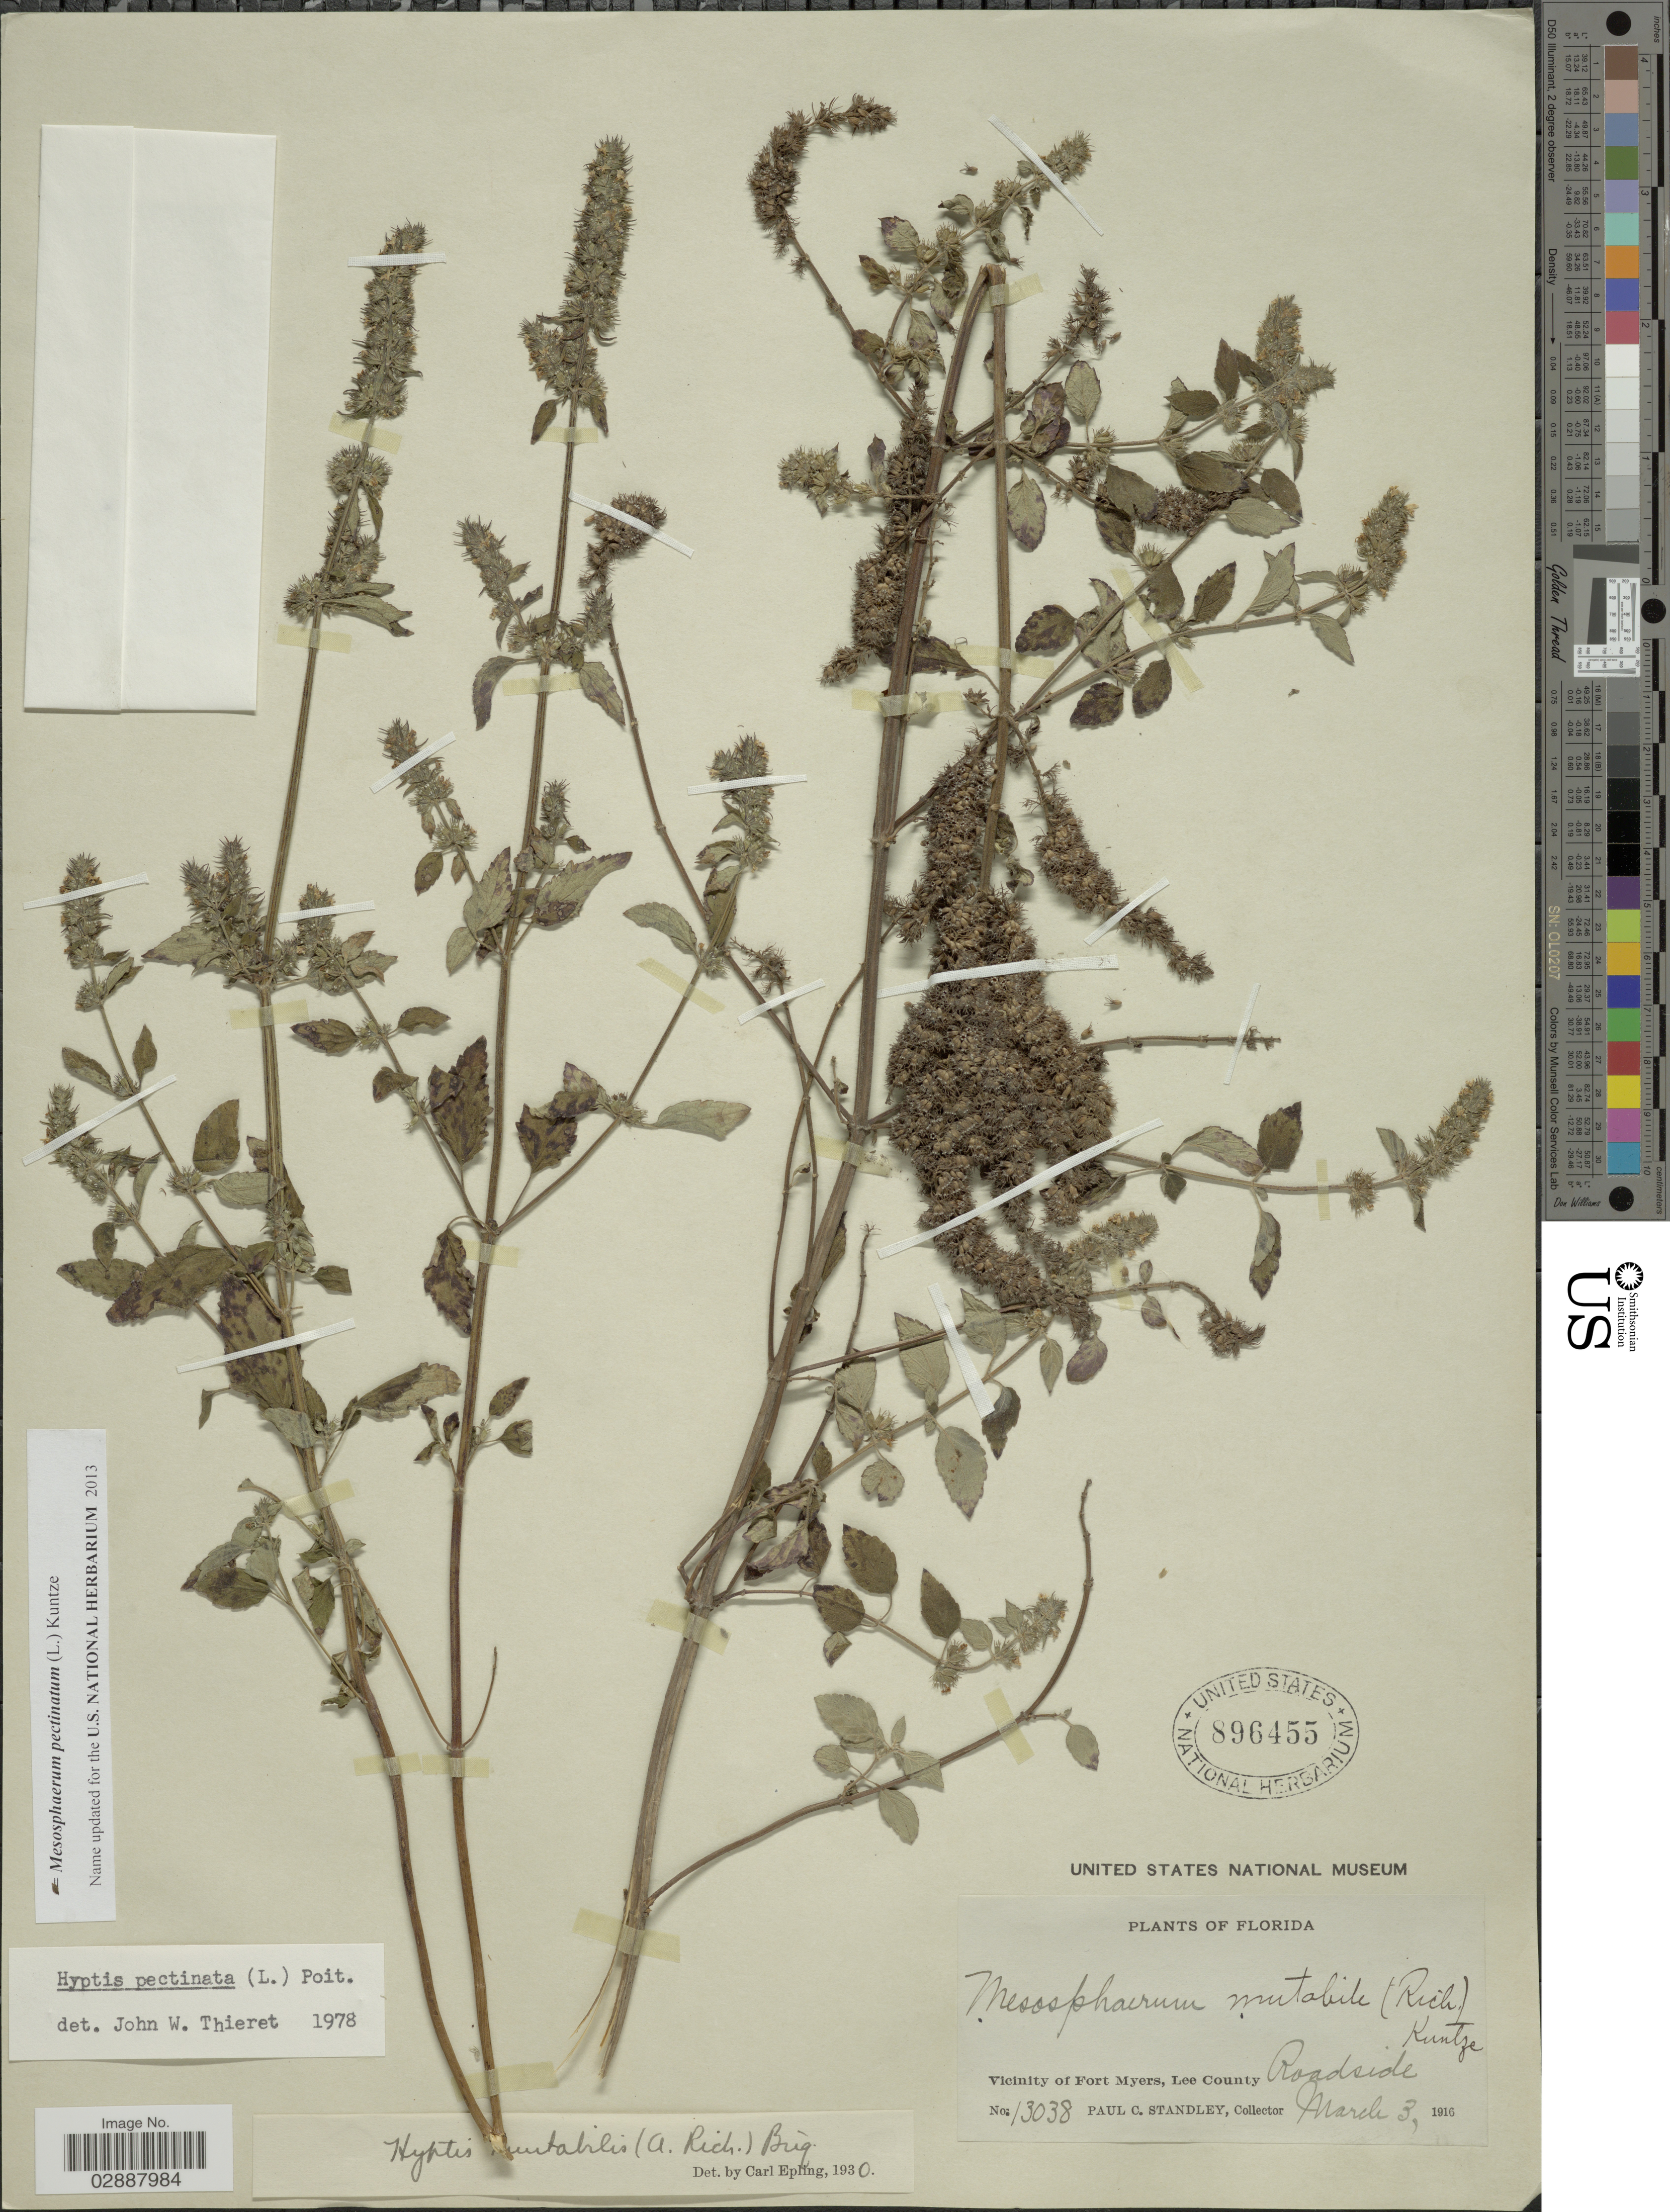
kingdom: Plantae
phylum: Tracheophyta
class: Magnoliopsida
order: Lamiales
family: Lamiaceae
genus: Mesosphaerum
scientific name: Mesosphaerum pectinatum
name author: (L.) Kuntze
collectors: P. C. Standley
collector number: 13038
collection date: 1916-03-03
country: United States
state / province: Florida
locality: Vicinity of Fort Myer, Lee County. Roadside.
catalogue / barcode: US 896455